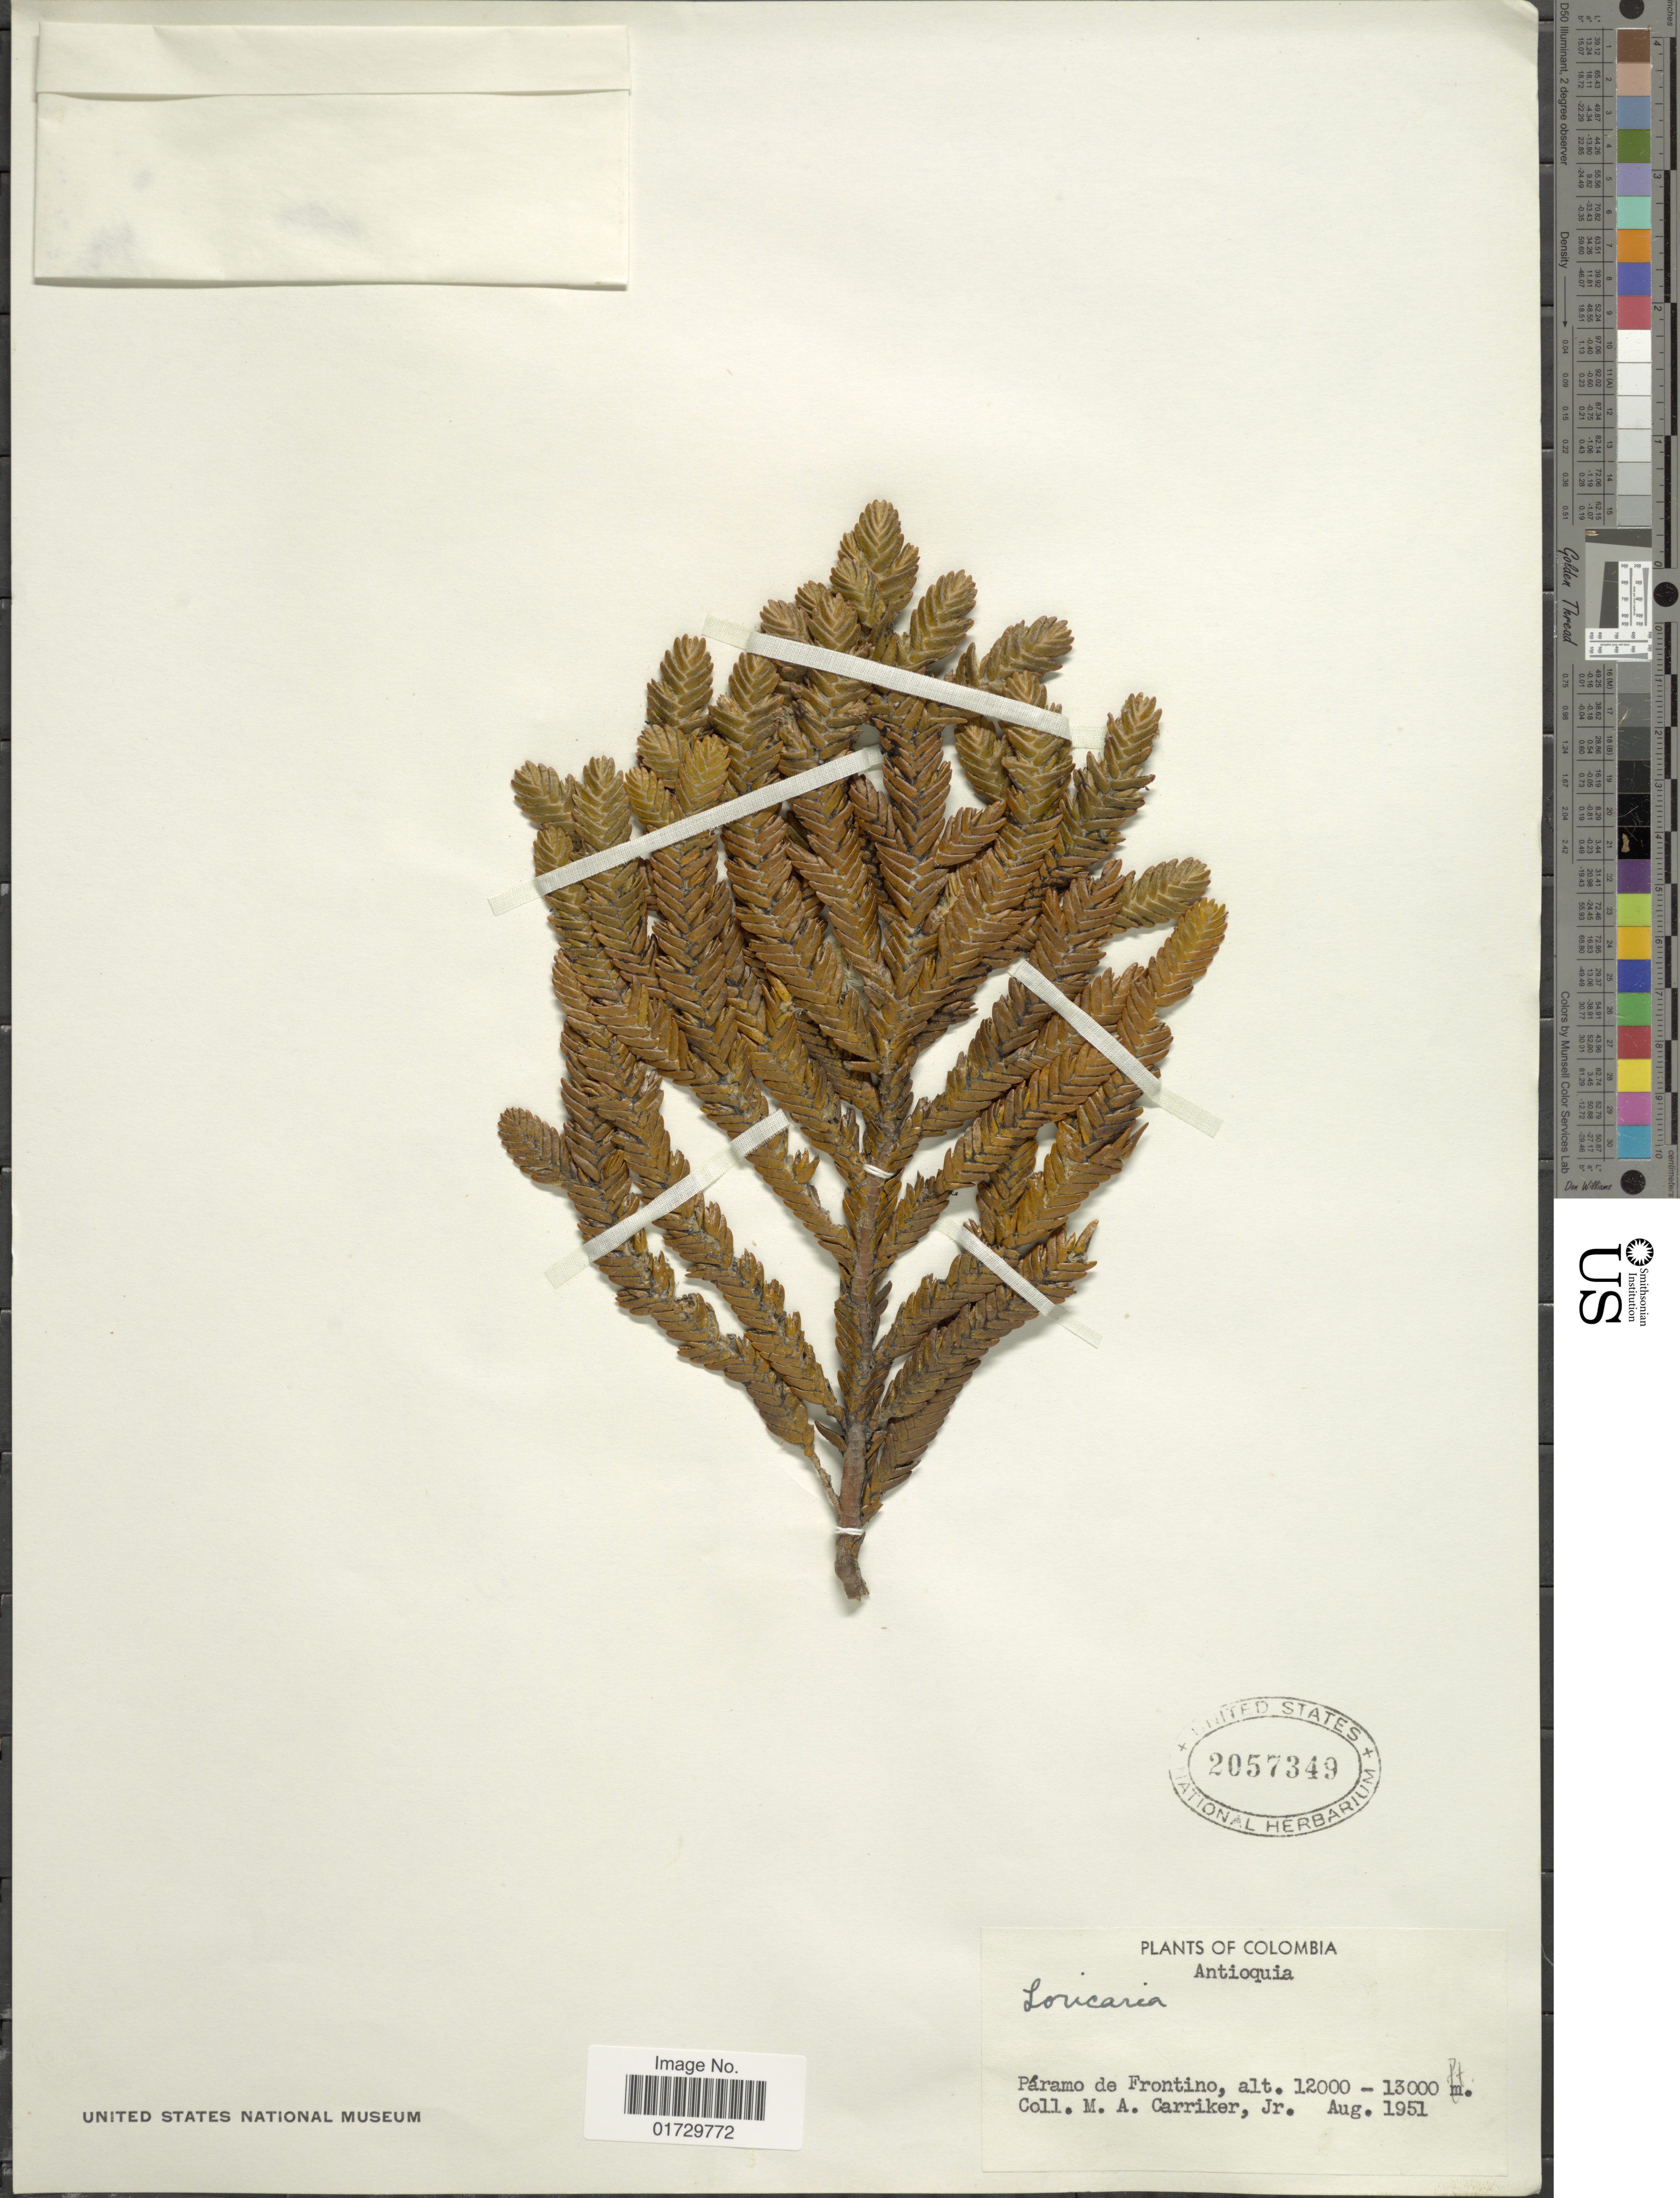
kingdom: Plantae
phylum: Tracheophyta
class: Magnoliopsida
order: Asterales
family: Asteraceae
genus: Loricaria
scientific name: Loricaria complanata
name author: (Sch. Bip.) Wedd.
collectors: M. A. Carriker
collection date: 1951-08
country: Colombia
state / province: Antioquia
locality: Paramo de Frontino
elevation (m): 3658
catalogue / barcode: US 2057349